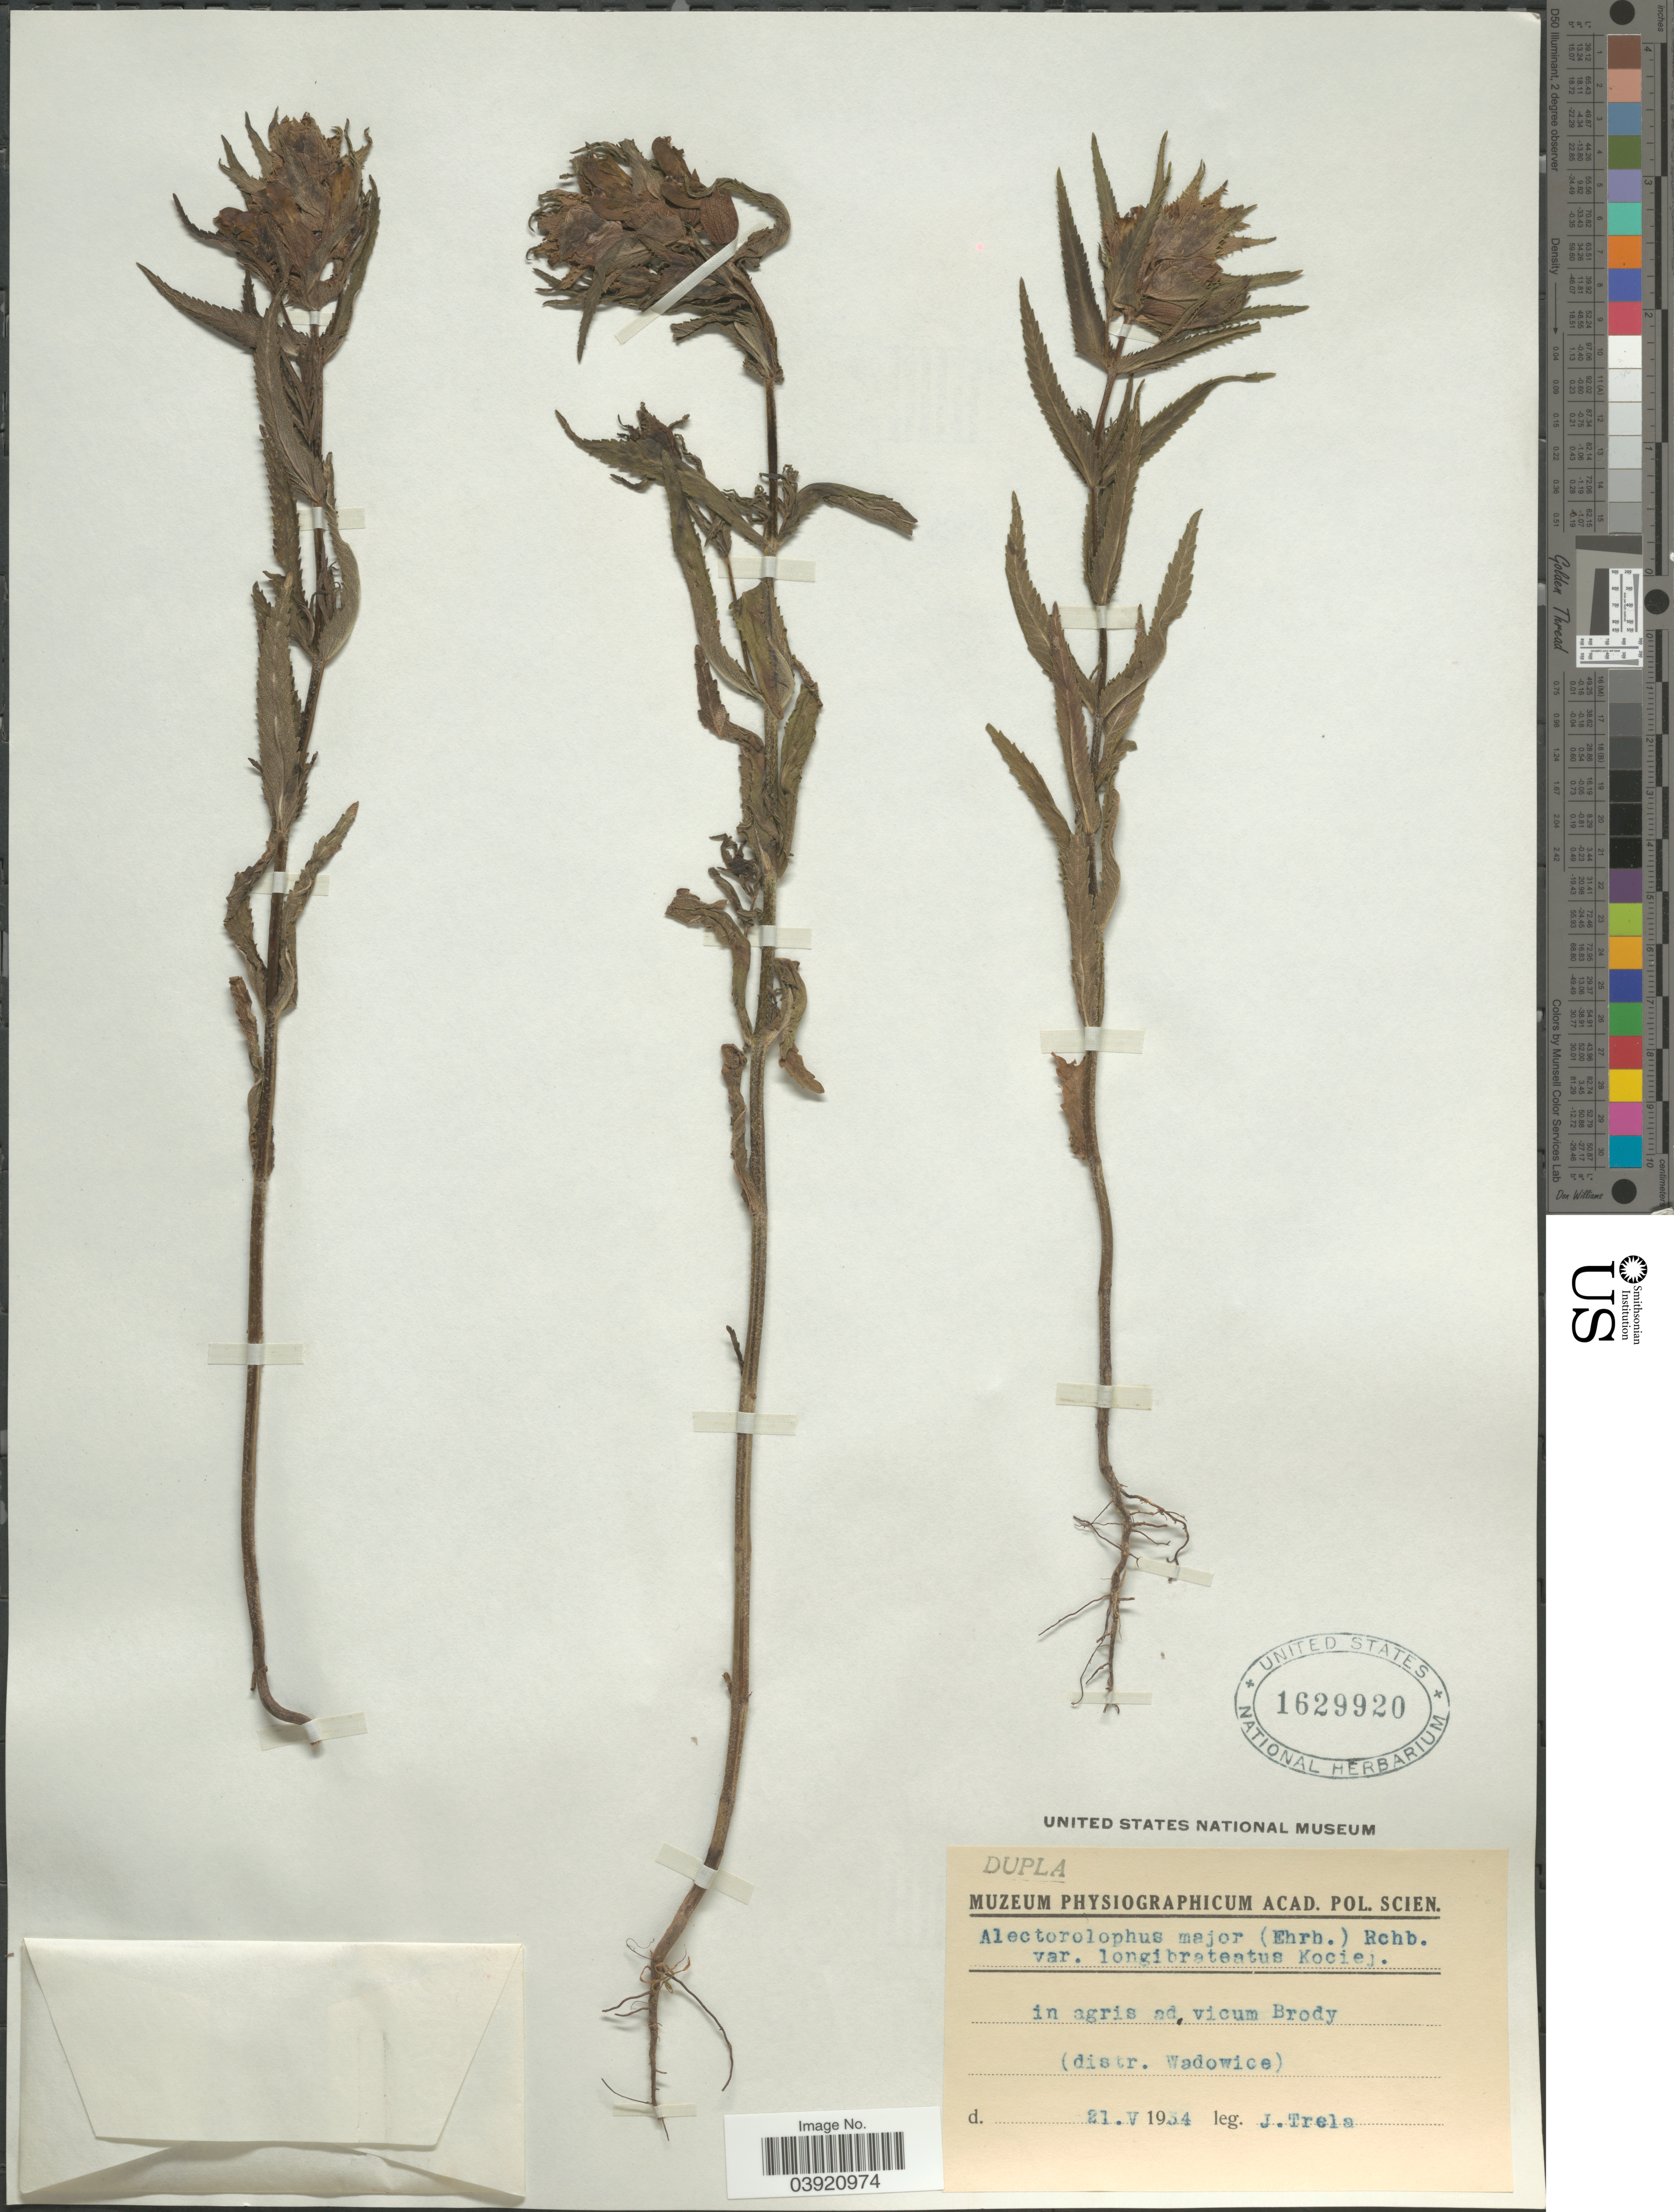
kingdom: Plantae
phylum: Tracheophyta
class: Magnoliopsida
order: Lamiales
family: Orobanchaceae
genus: Rhinanthus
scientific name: Rhinanthus major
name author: L.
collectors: J. Trela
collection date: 1934-05-21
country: Poland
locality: In agris ad, vicum Brody (distr. Wadowice).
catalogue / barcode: US 1629920